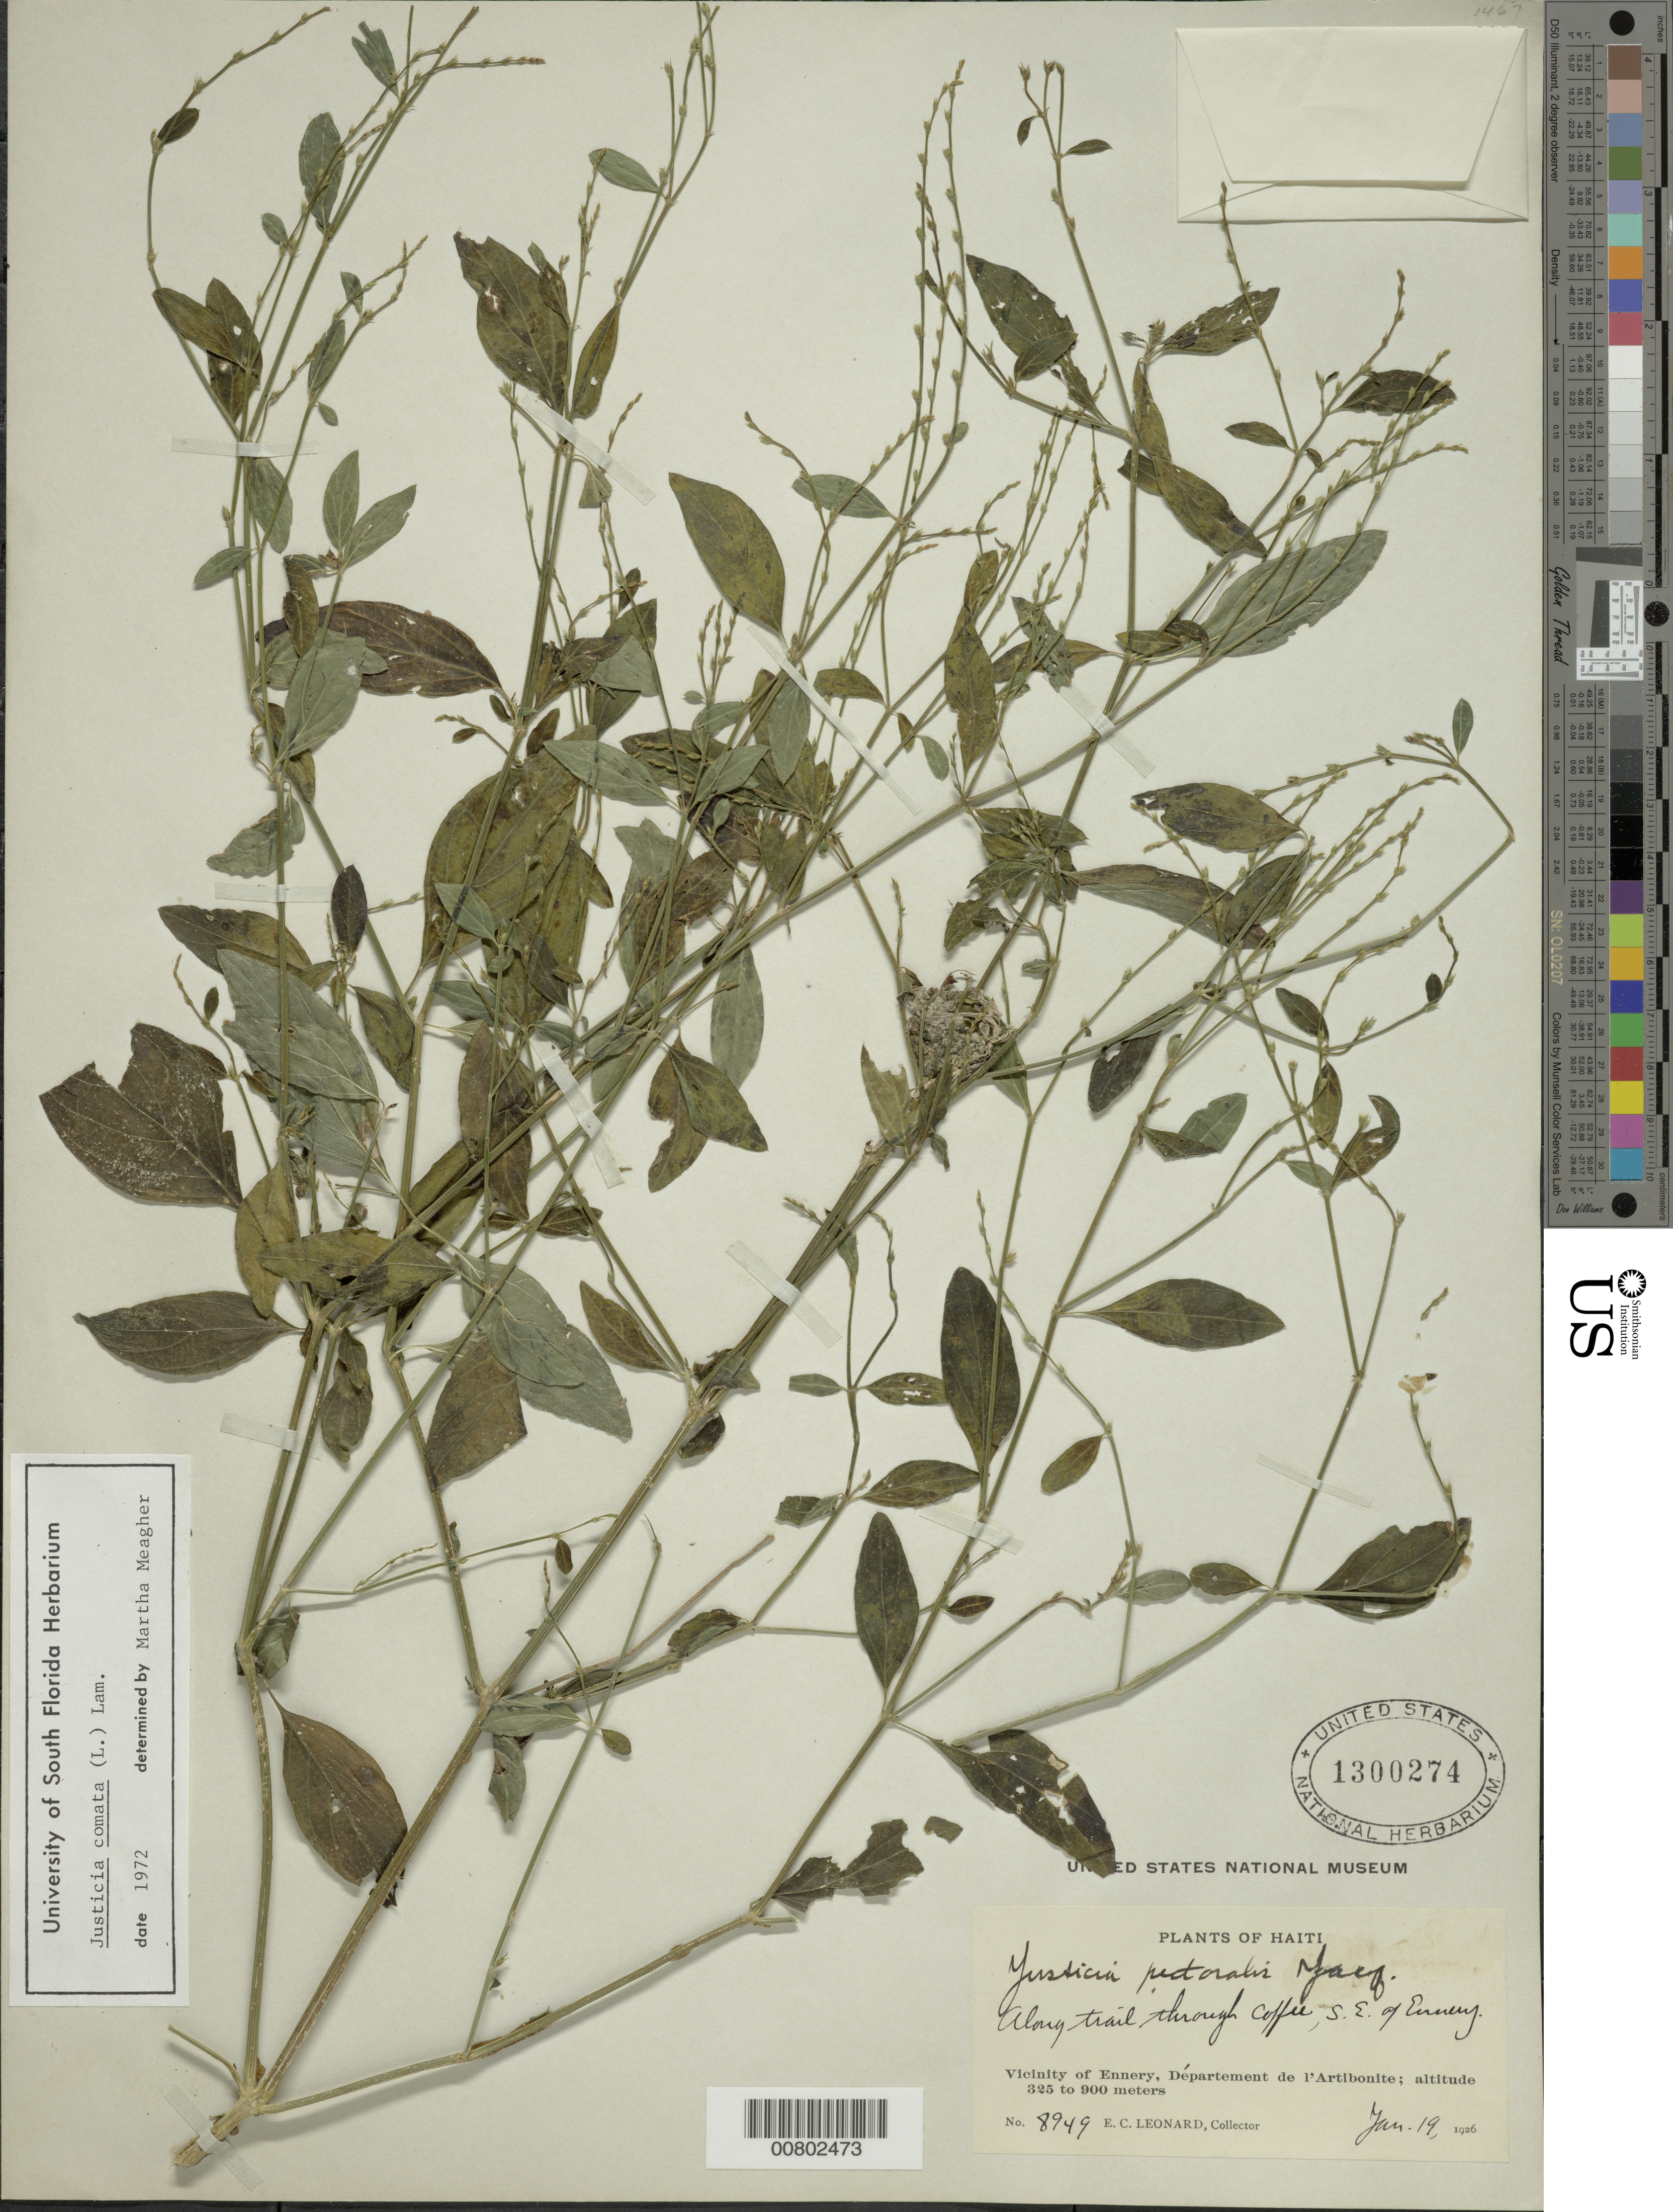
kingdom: Plantae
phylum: Tracheophyta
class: Magnoliopsida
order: Lamiales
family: Acanthaceae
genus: Justicia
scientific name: Justicia comata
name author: (L.) Lam.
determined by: Meagher, M.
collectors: E. C. Leonard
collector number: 8949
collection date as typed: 19 Jan 1926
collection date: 1926-01-19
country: Haiti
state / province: Artibonite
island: Hispaniola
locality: Vicinity of Ennery, SE of city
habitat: Along trail through coffee plantation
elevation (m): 325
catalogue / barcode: US 1300274